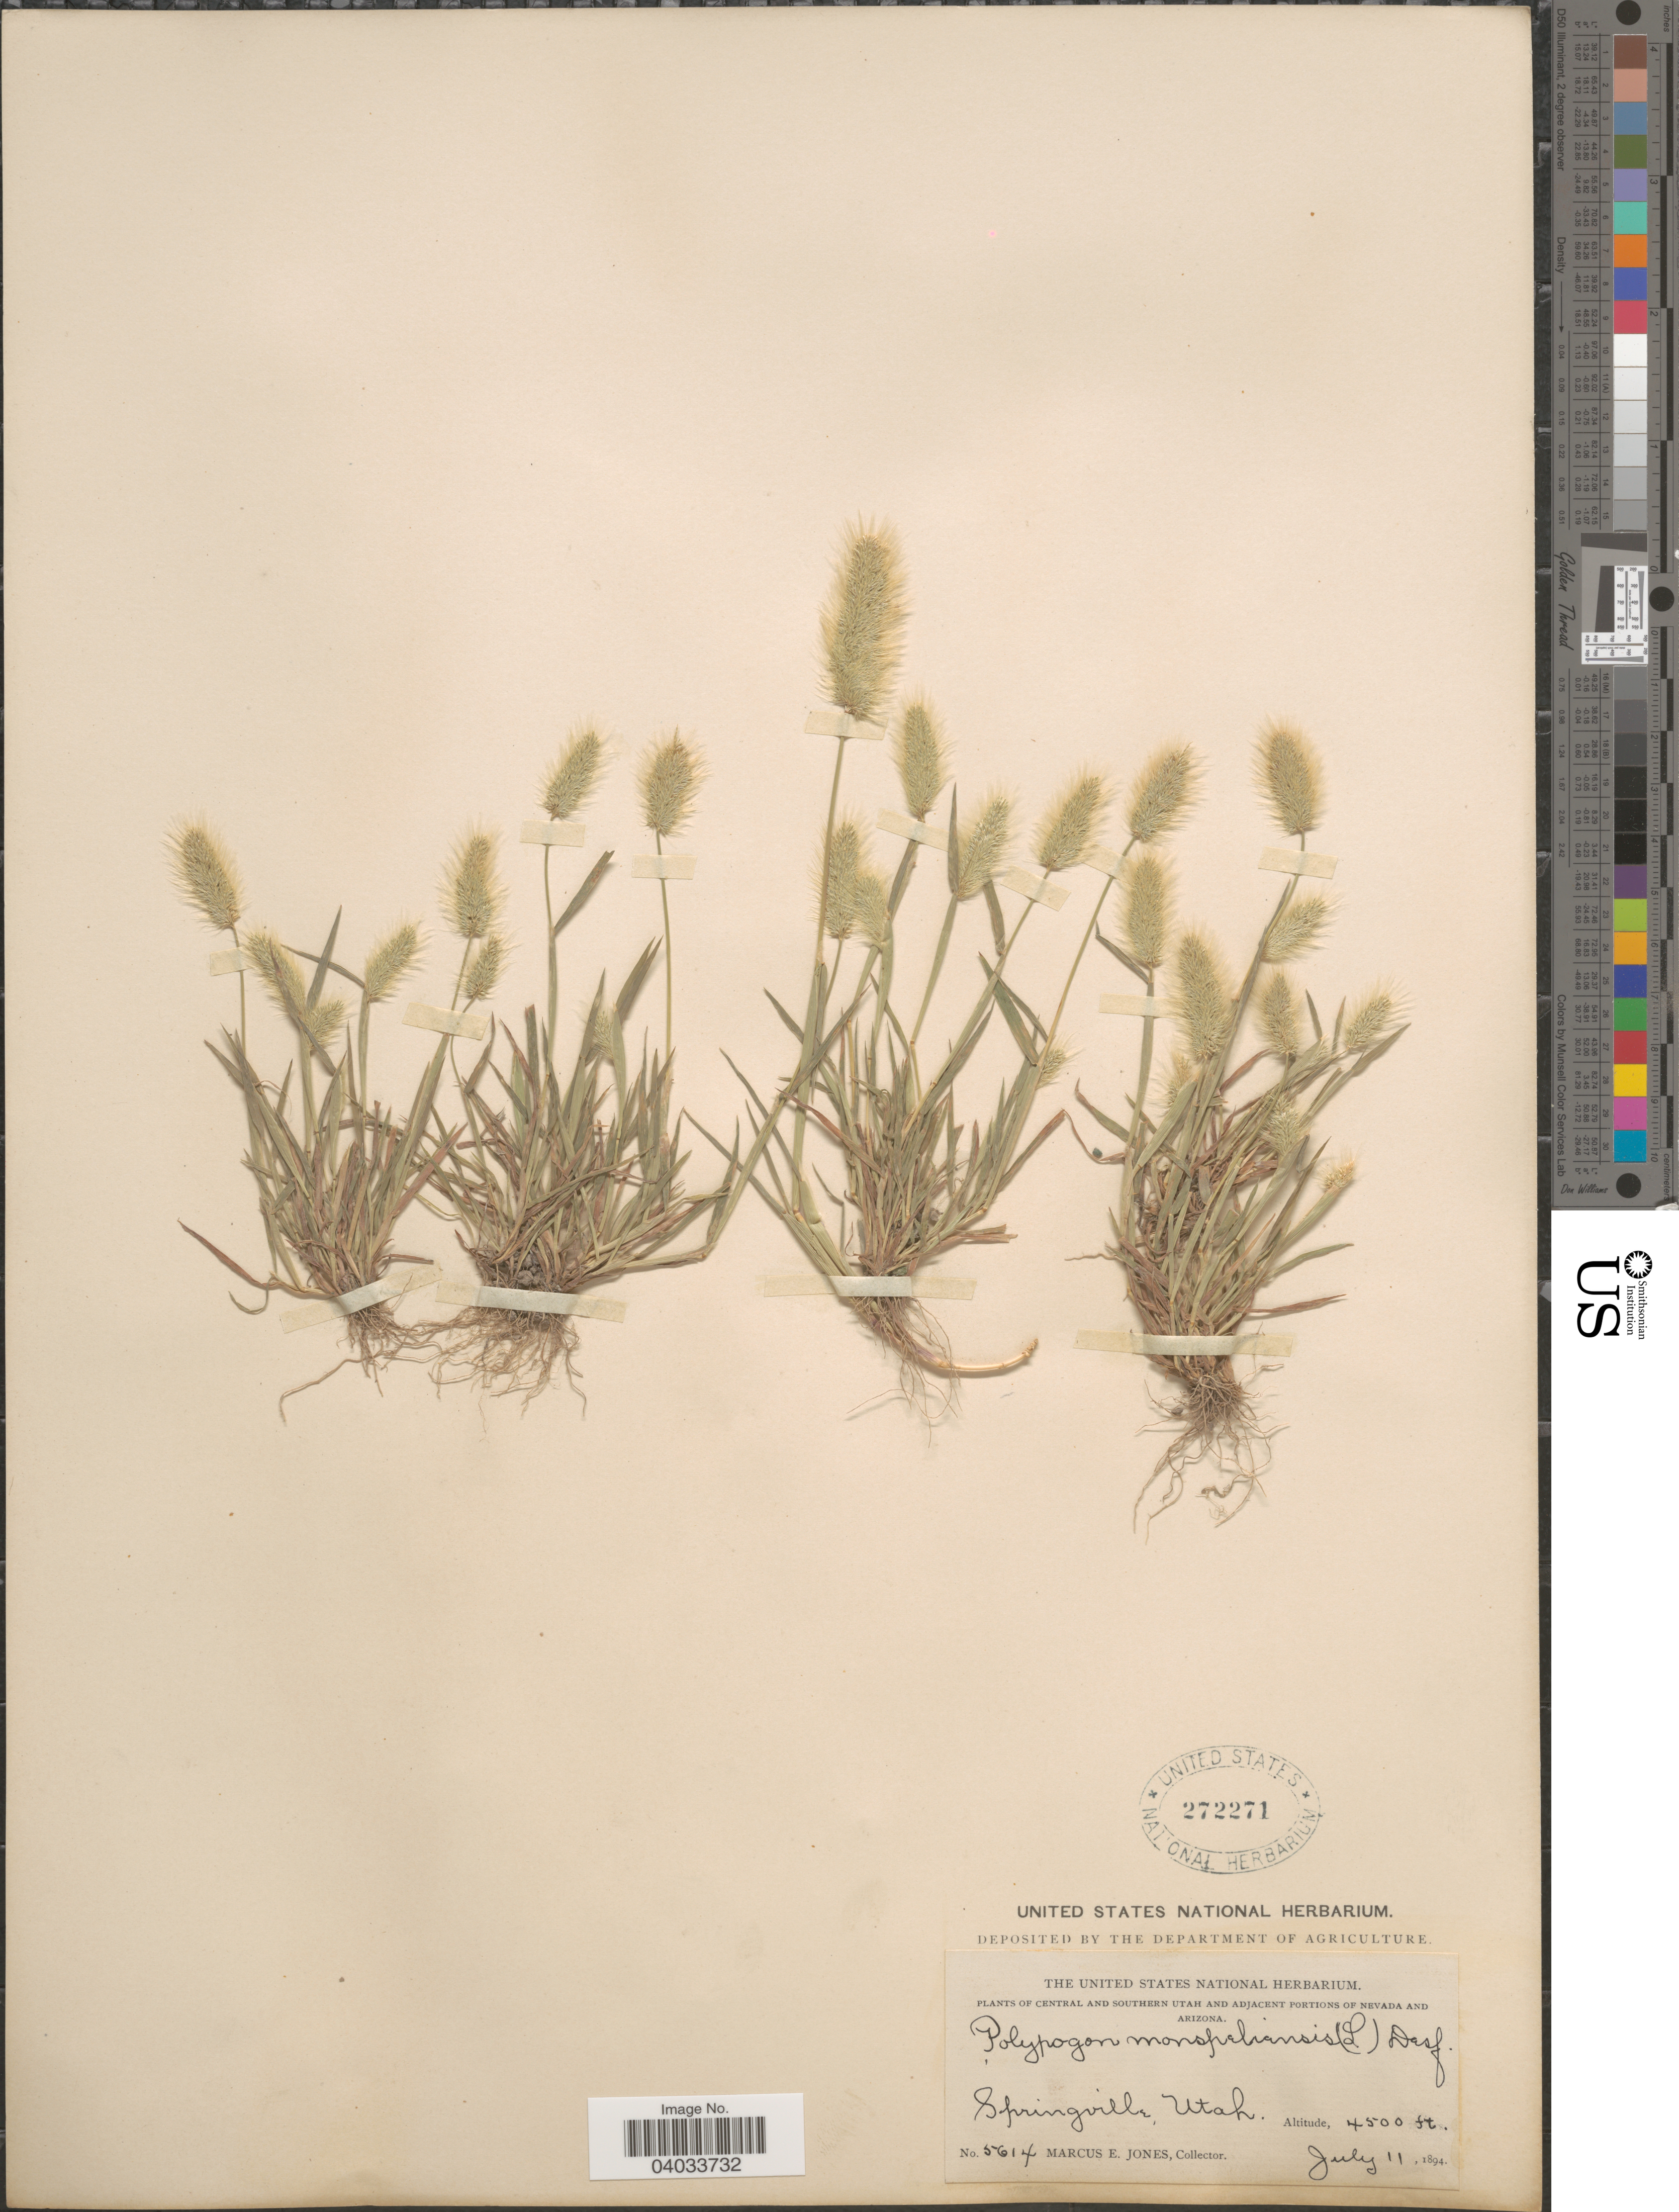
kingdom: Plantae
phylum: Tracheophyta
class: Liliopsida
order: Poales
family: Poaceae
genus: Polypogon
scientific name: Polypogon monspeliensis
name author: (L.) Desf.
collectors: M. E. Jones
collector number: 5614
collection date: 1894-07-11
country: United States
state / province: Utah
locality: Central and Southern Utah. Springville.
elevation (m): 1372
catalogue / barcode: US 272271